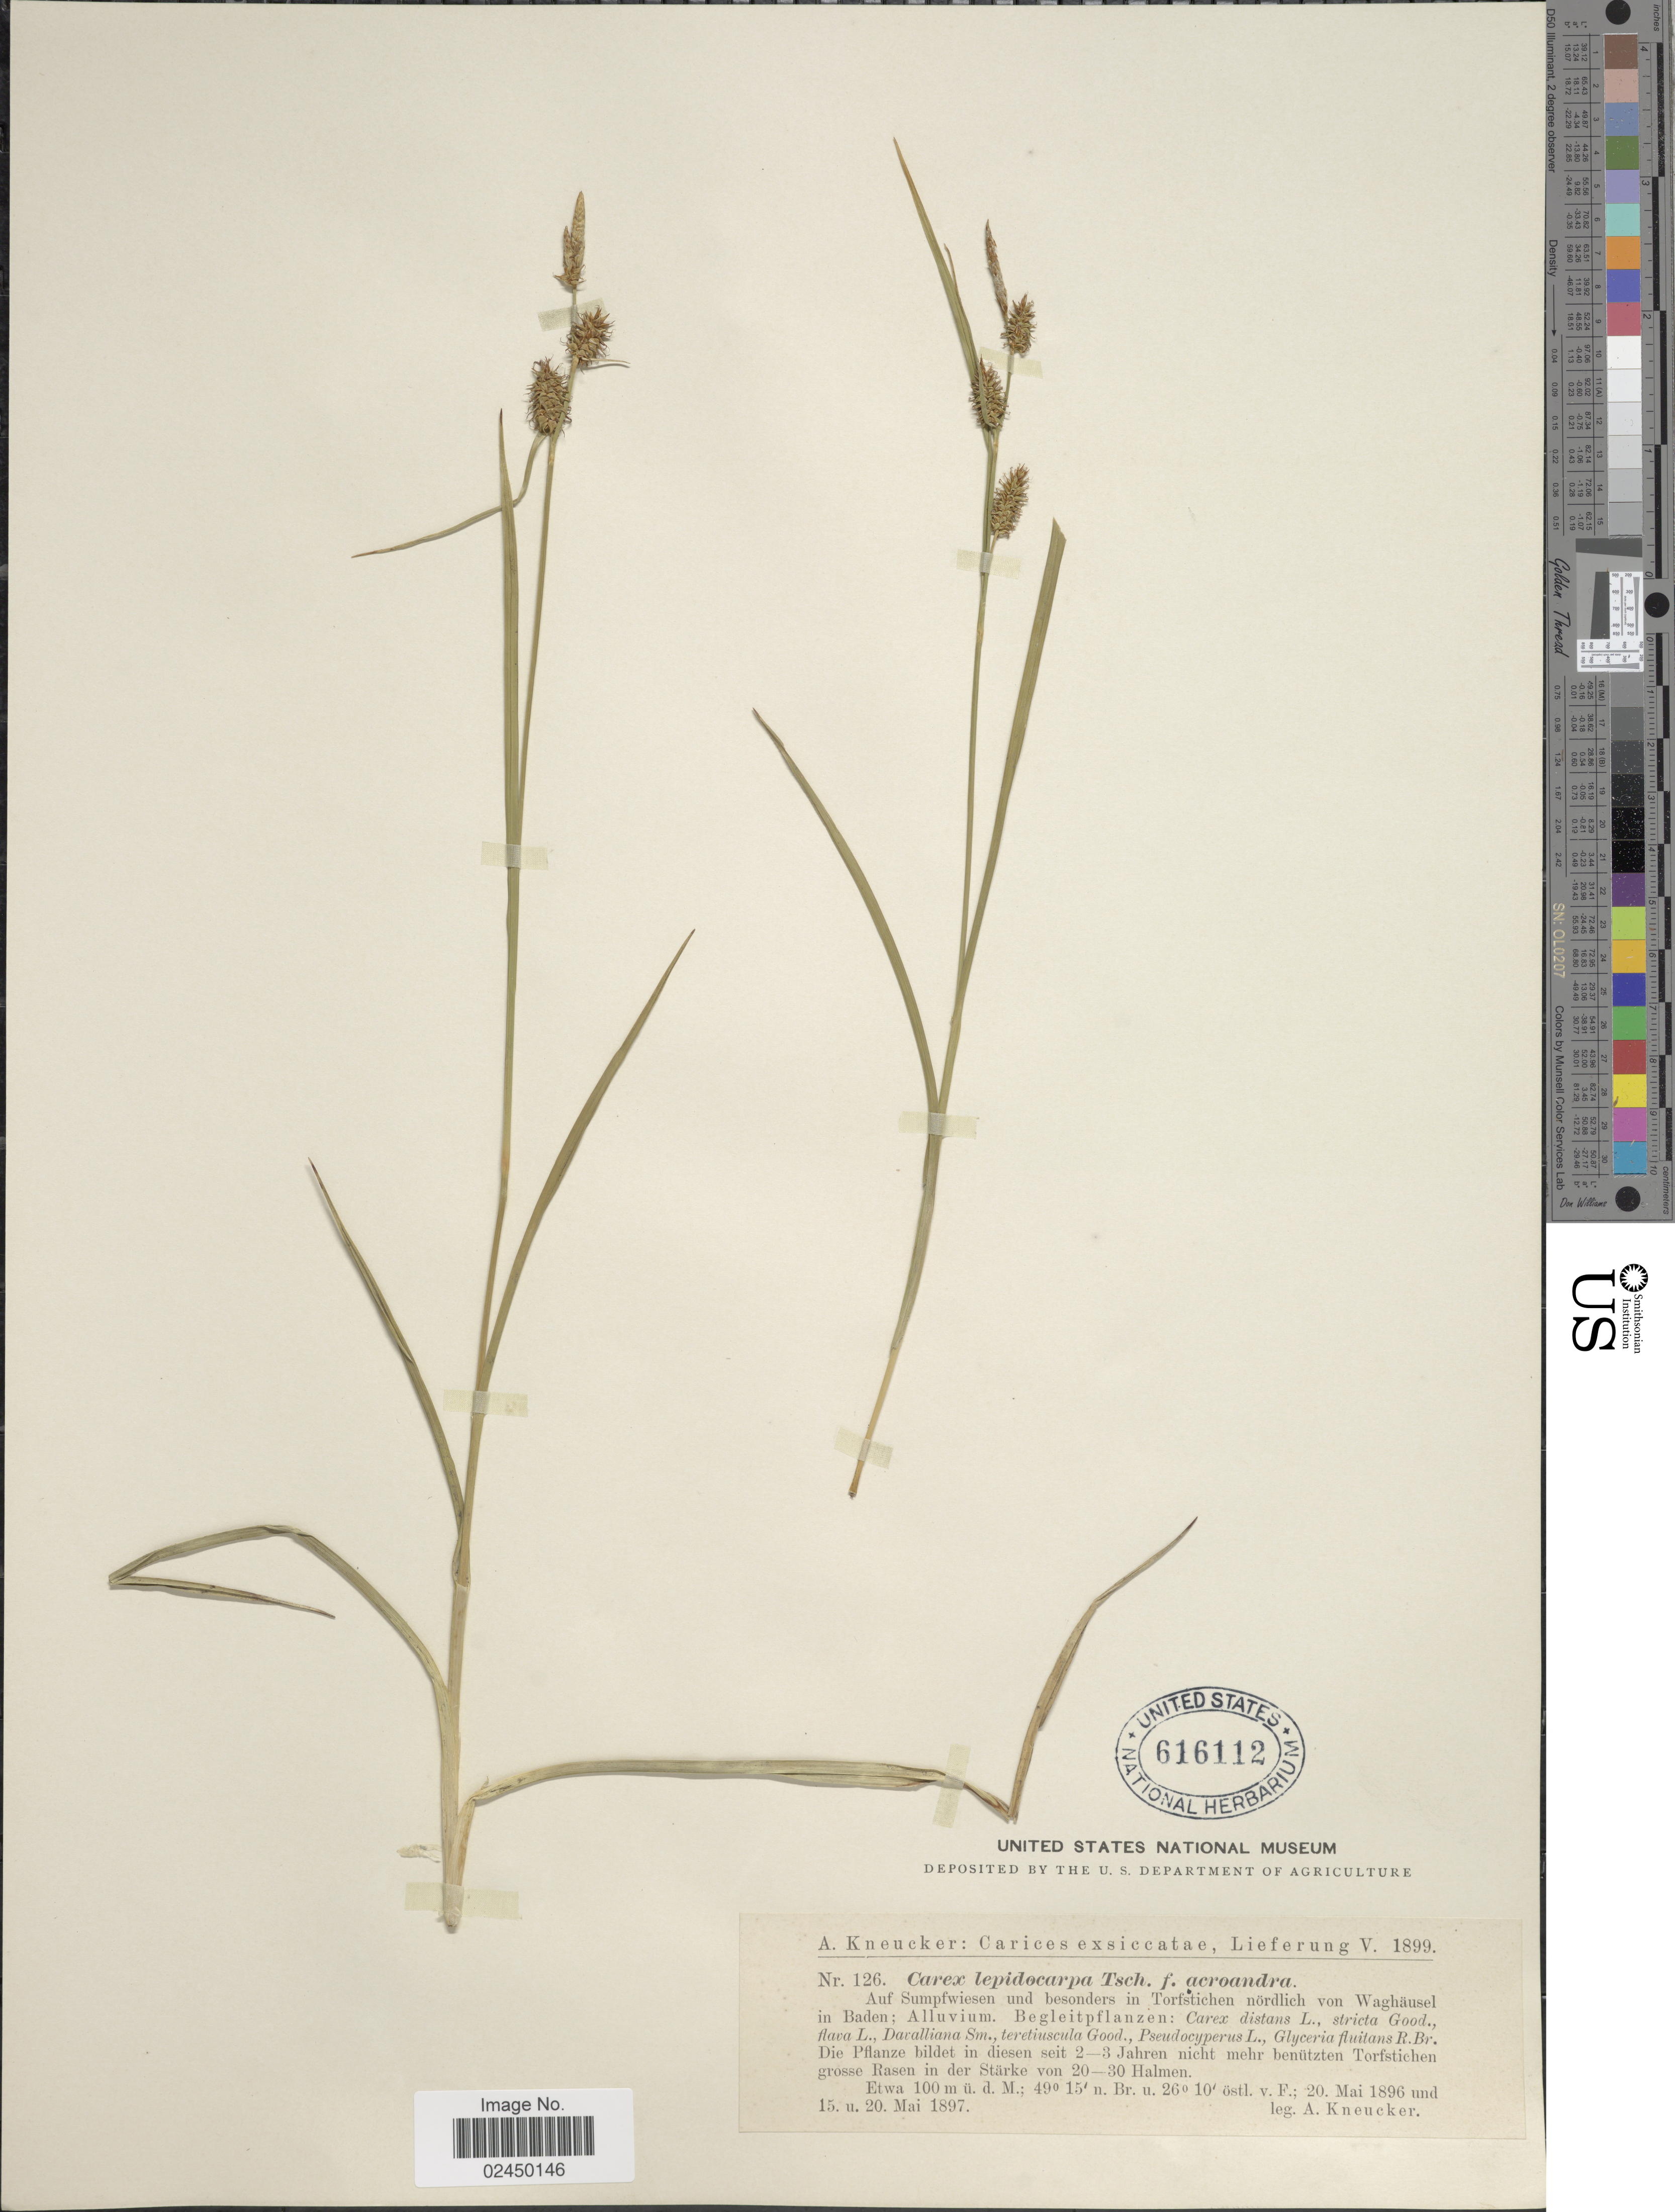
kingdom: Plantae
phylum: Tracheophyta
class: Liliopsida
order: Poales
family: Cyperaceae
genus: Carex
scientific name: Carex lepidocarpa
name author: Tausch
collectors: A. Kneucker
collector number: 126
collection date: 1896-05-20/1897-05-20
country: Germany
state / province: Baden-Württemberg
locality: Auf Sumpfwiesen und besodners in Torfstichen nördlich von Waghäusel in Baden, Etwa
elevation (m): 100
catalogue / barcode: US 616112